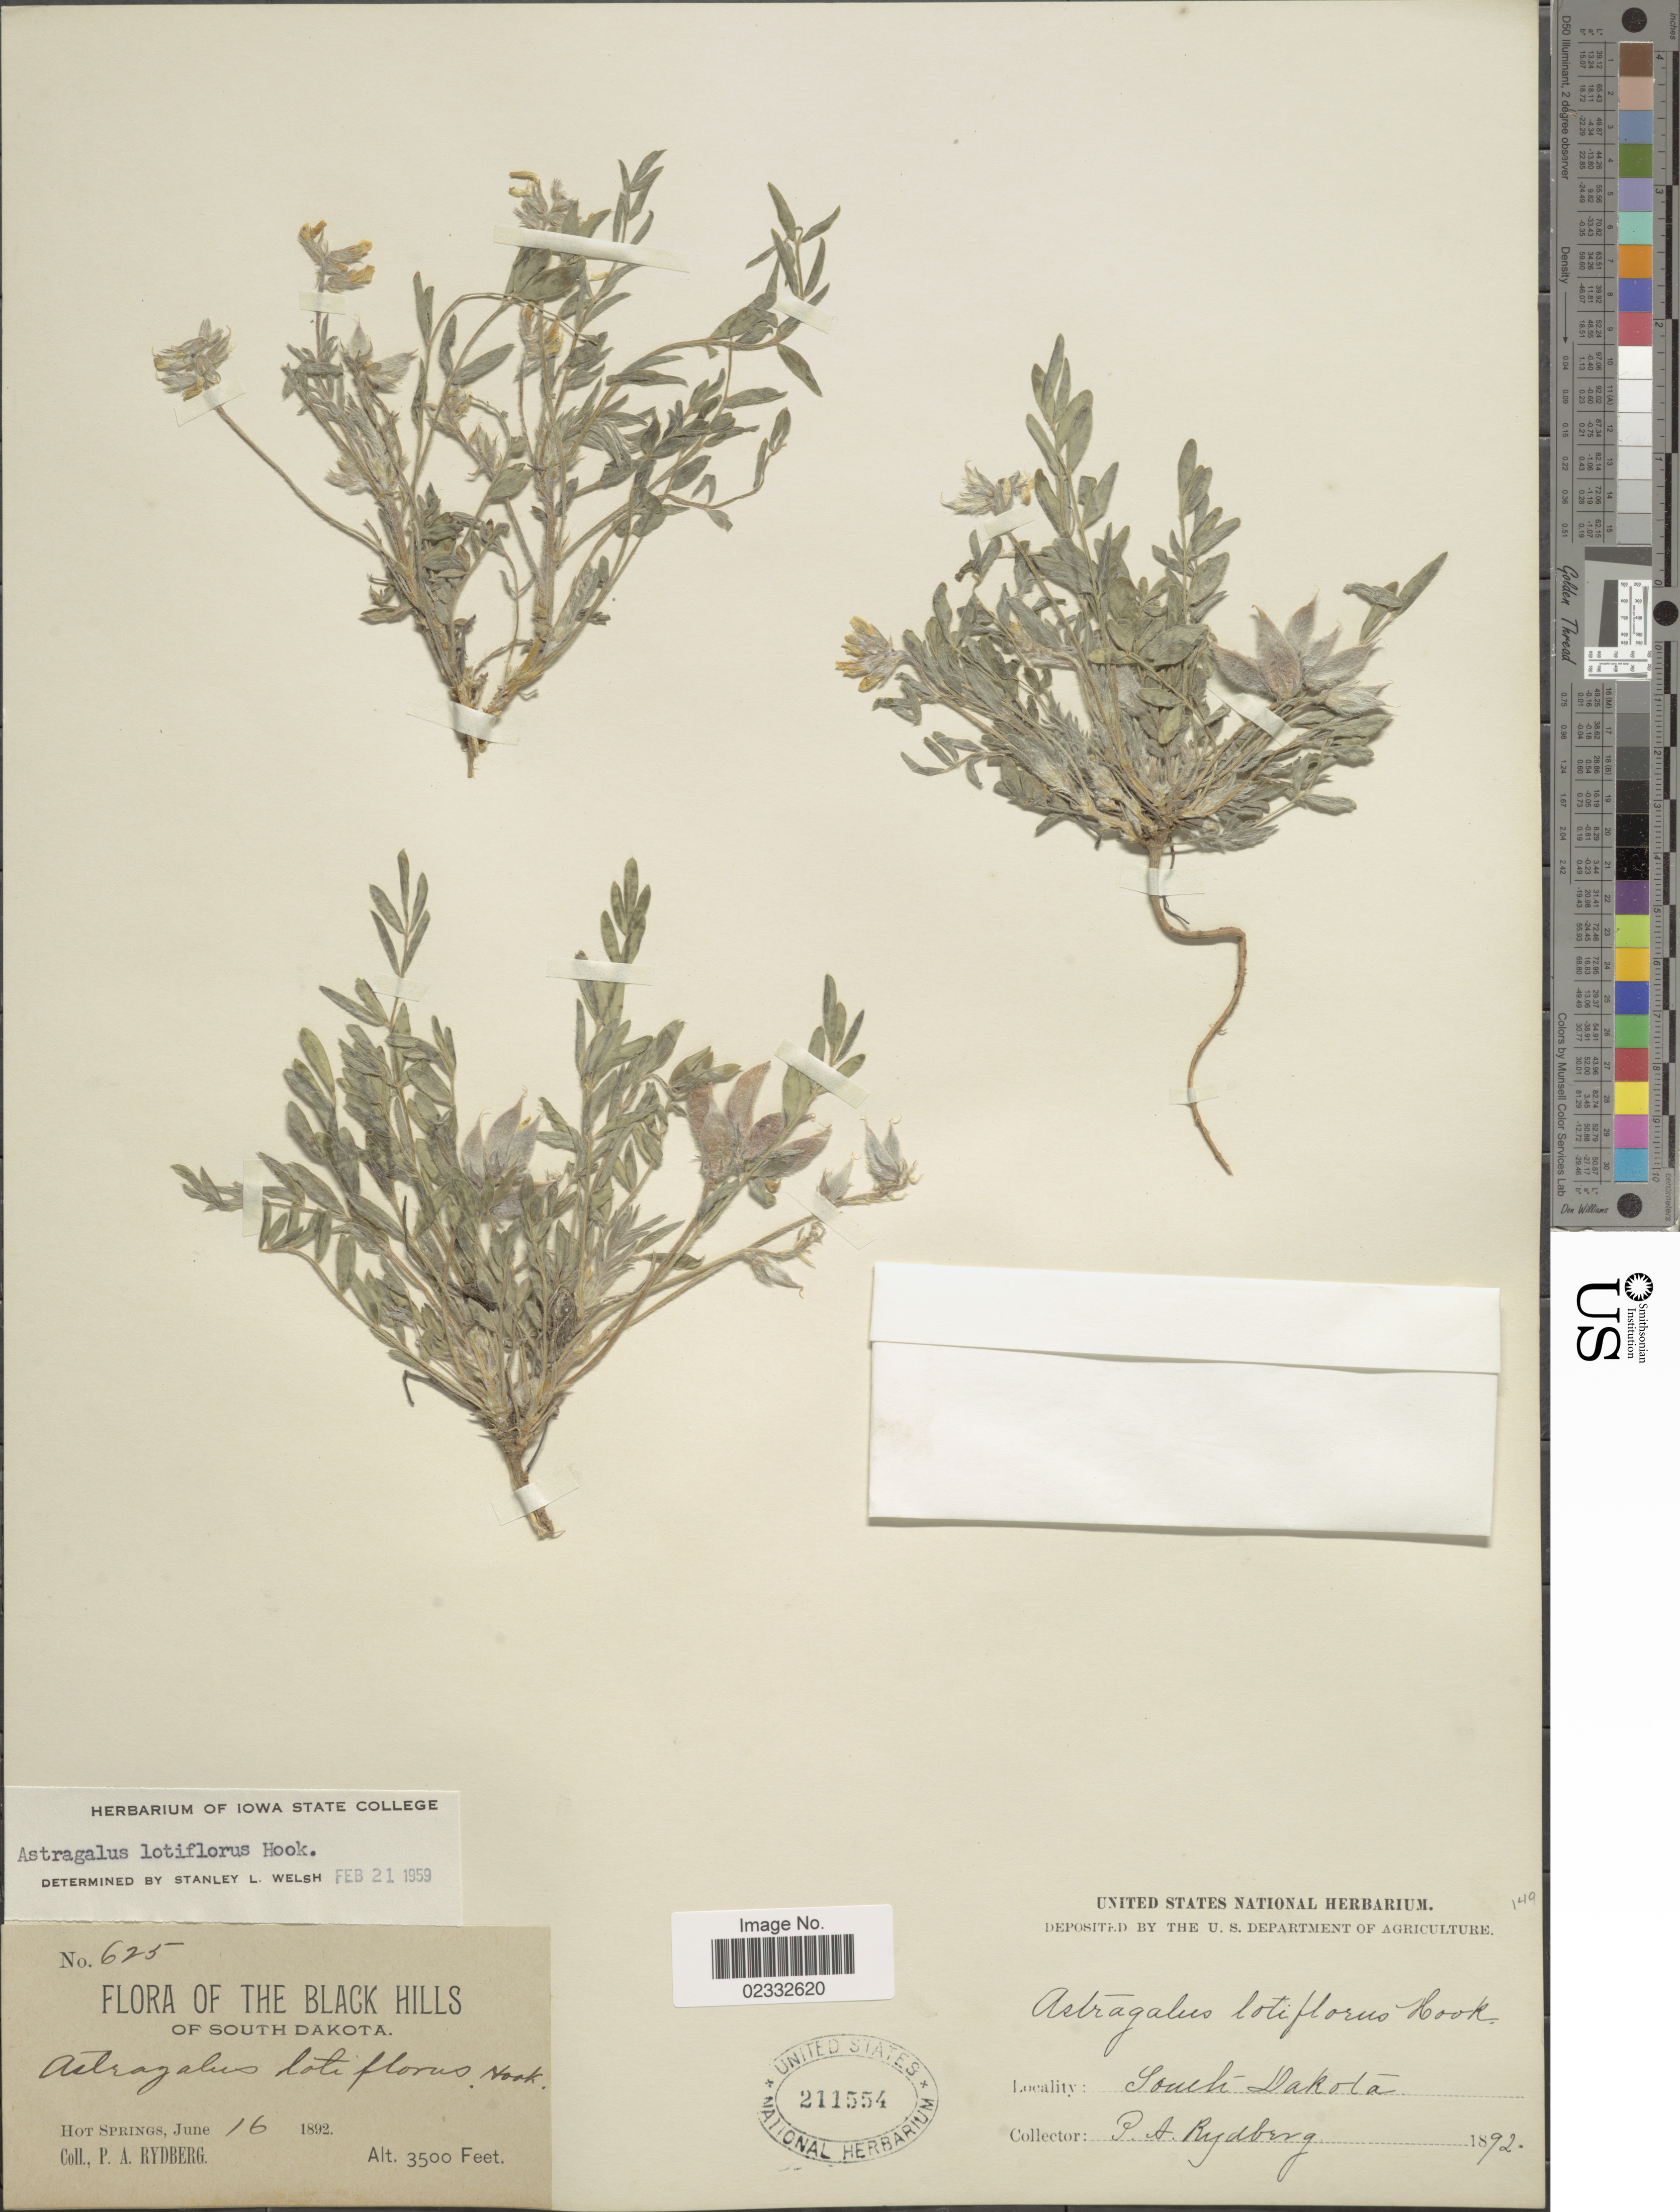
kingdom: Plantae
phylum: Tracheophyta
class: Magnoliopsida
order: Fabales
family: Fabaceae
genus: Astragalus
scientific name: Astragalus lotiflorus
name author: Hook.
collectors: P. A. Rydberg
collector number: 625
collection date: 1892-06-16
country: United States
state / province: South Dakota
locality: The Black Hills. Hot Springs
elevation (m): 1067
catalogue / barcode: US 211554